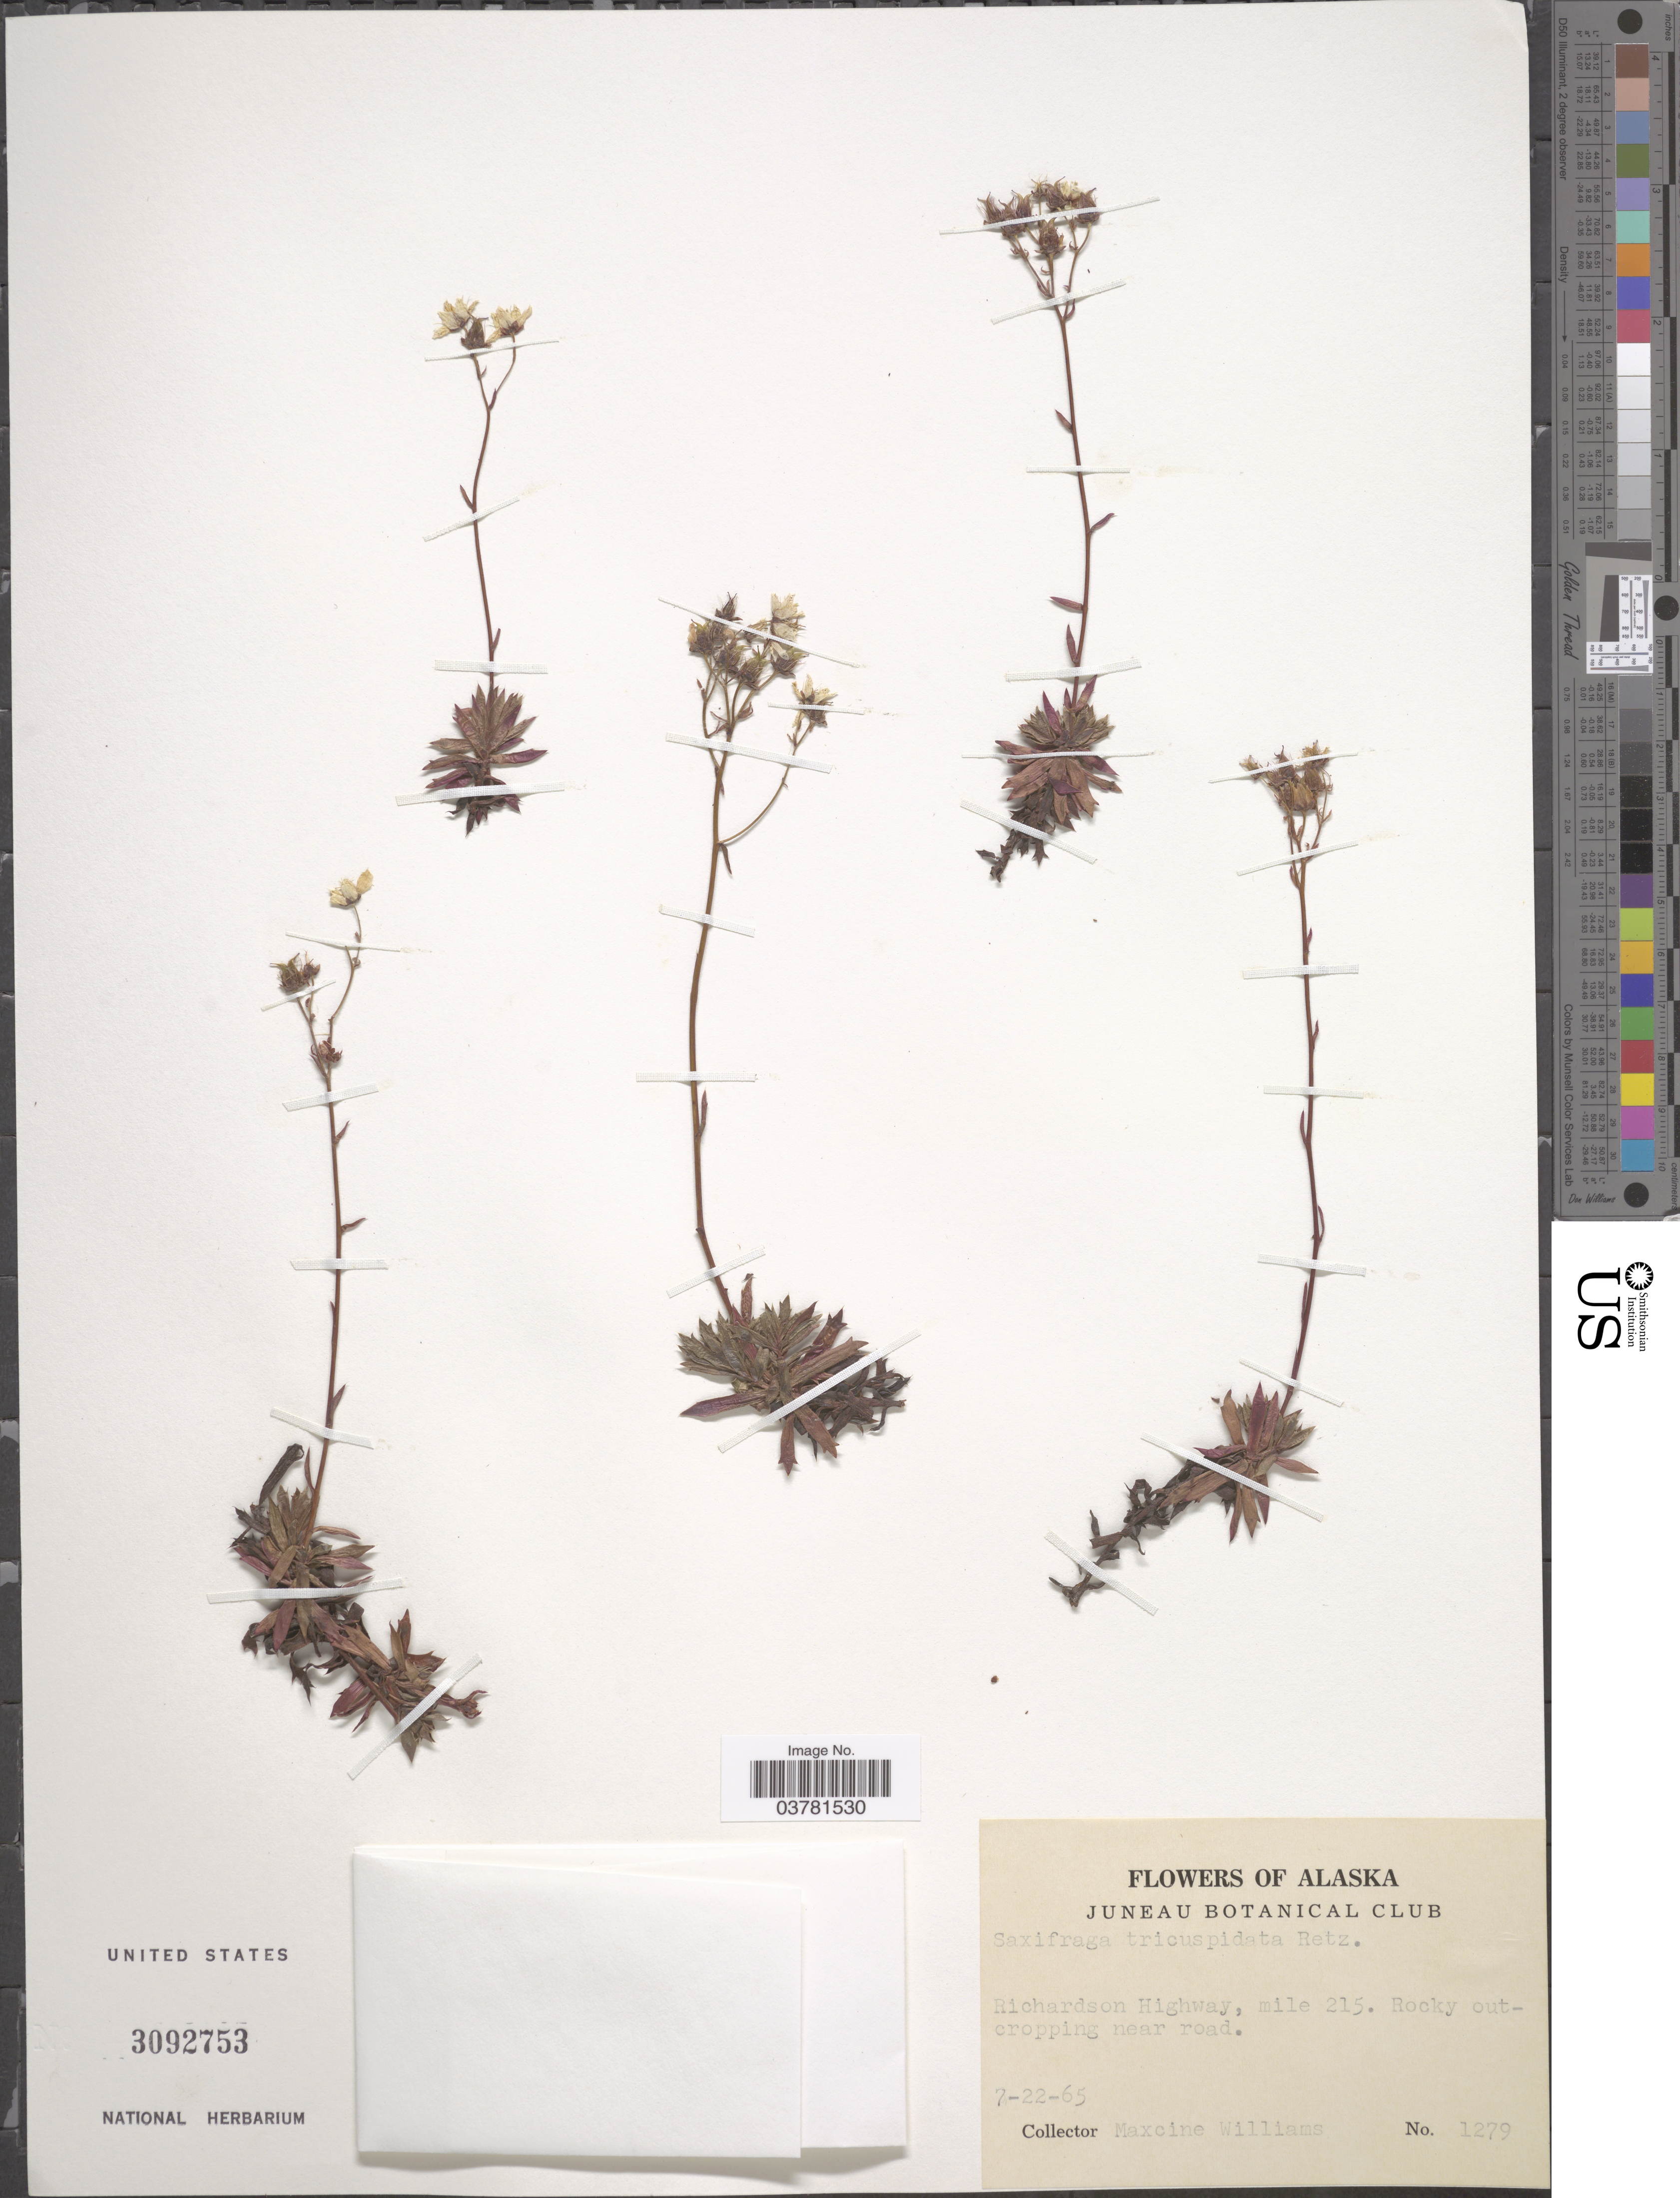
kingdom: Plantae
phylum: Tracheophyta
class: Magnoliopsida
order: Saxifragales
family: Saxifragaceae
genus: Saxifraga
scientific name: Saxifraga tricuspidata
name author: Rottb.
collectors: M. Williams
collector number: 1279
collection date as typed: Transcribed d/m/y: 22/7/65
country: United States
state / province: Alaska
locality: Richardson Highway, mile 215. Rocky outcropping near road.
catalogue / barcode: US 3092753